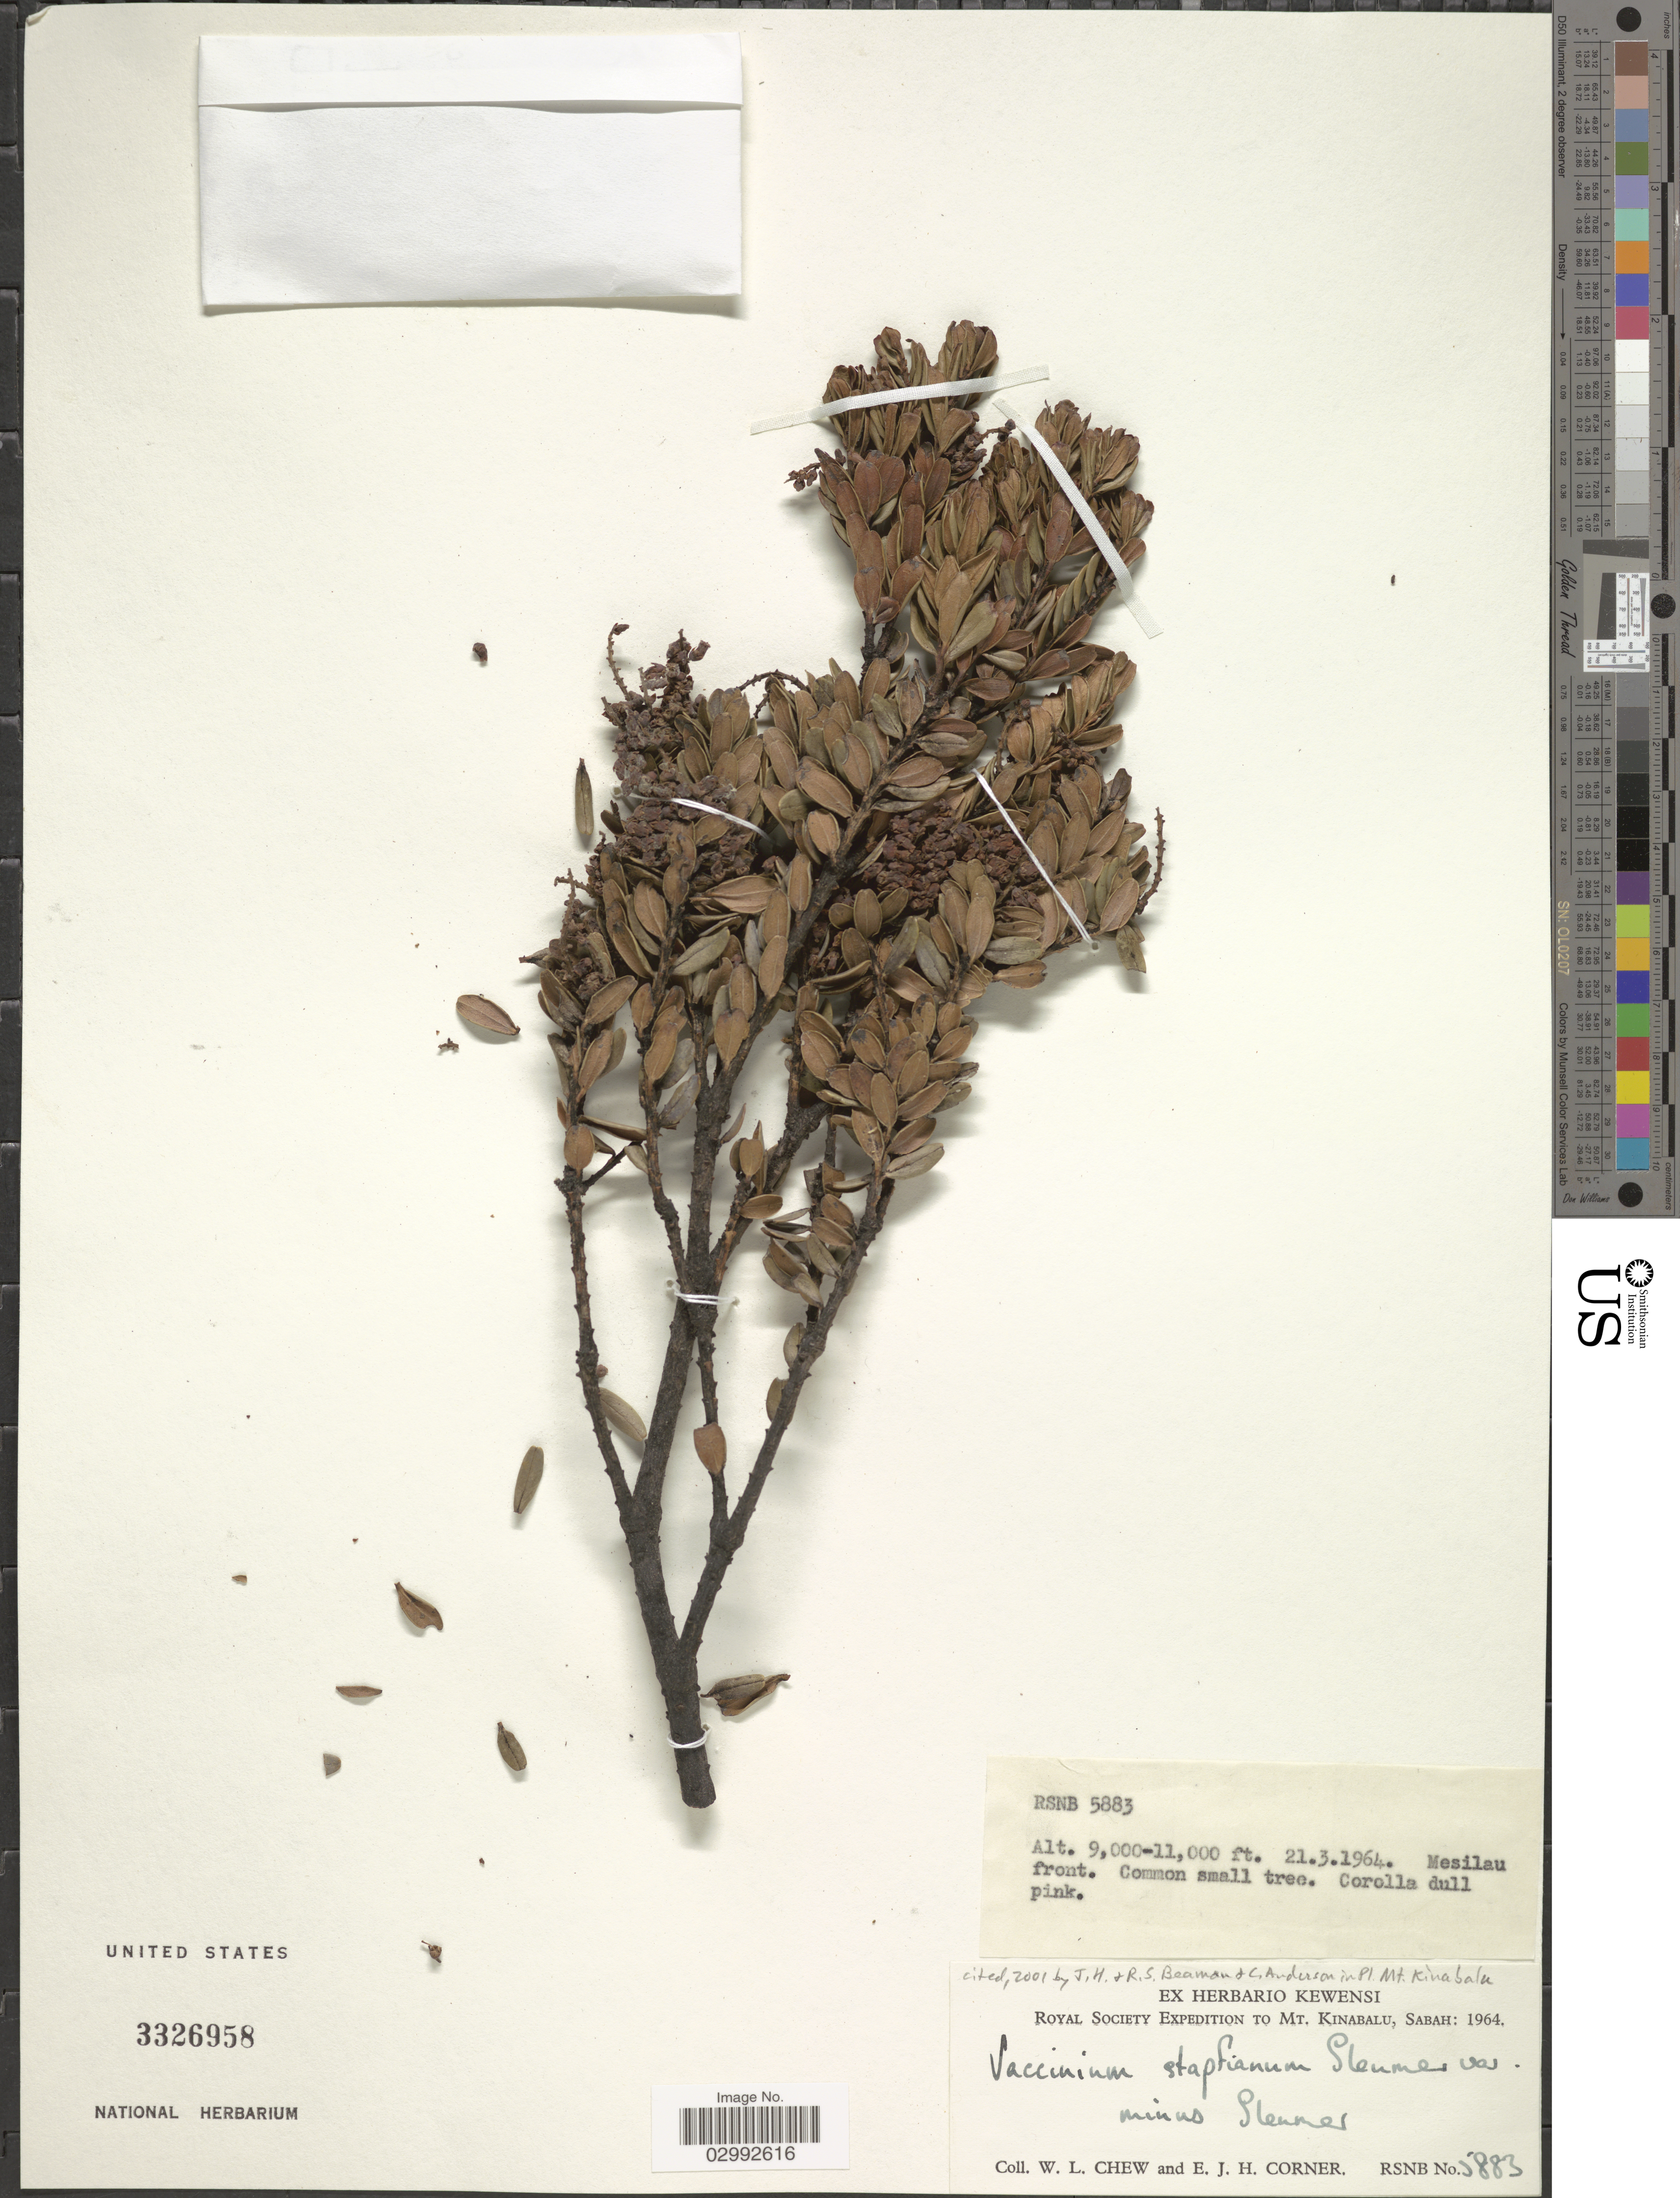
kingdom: Plantae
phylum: Tracheophyta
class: Magnoliopsida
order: Ericales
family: Ericaceae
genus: Vaccinium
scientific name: Vaccinium stapfianum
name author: Sleumer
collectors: W. Chew & E. Corner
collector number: RSNB 5883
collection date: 1964-03-21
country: Malaysia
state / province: Sabah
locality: Mesilau front, Mt. Kinabalu, Sabah.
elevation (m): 2743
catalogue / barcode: US 3326958